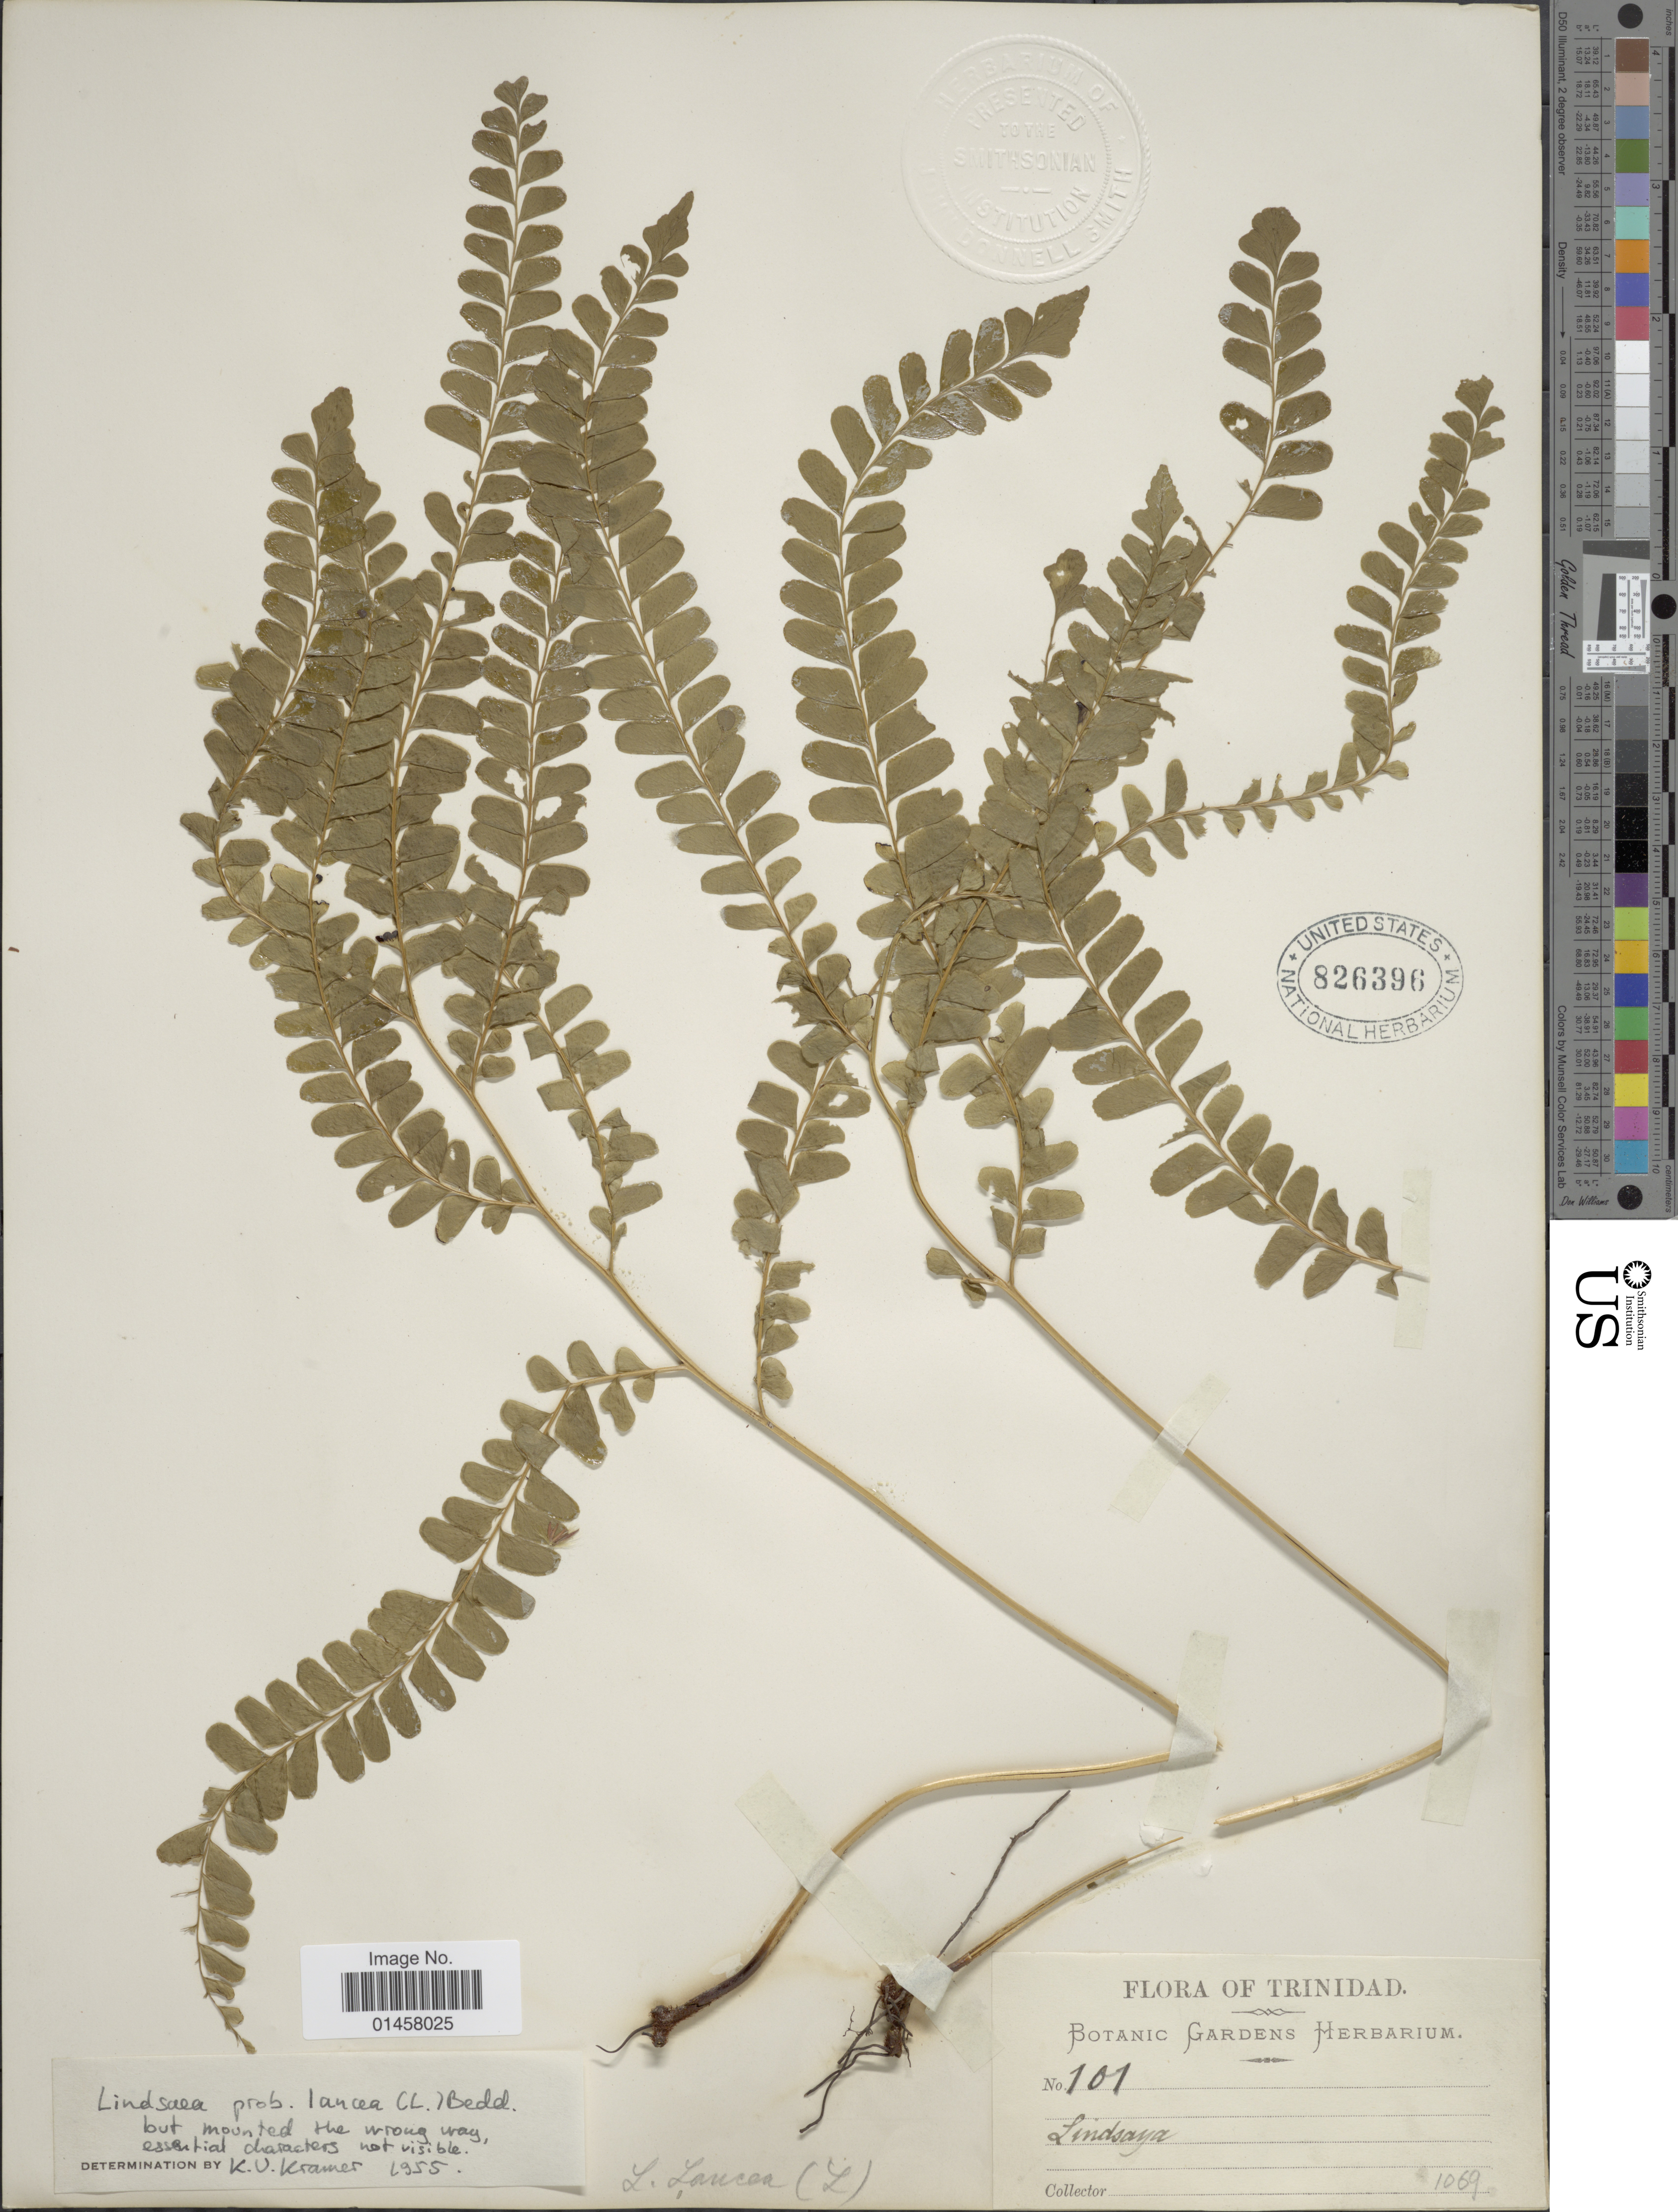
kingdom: Plantae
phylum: Tracheophyta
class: Polypodiopsida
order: Polypodiales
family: Lindsaeaceae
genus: Lindsaea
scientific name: Lindsaea lancea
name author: (L.) Bedd.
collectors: Botanic Gardens Herbarium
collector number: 101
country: Trinidad and Tobago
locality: Flora of Trinidad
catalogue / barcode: US 826396